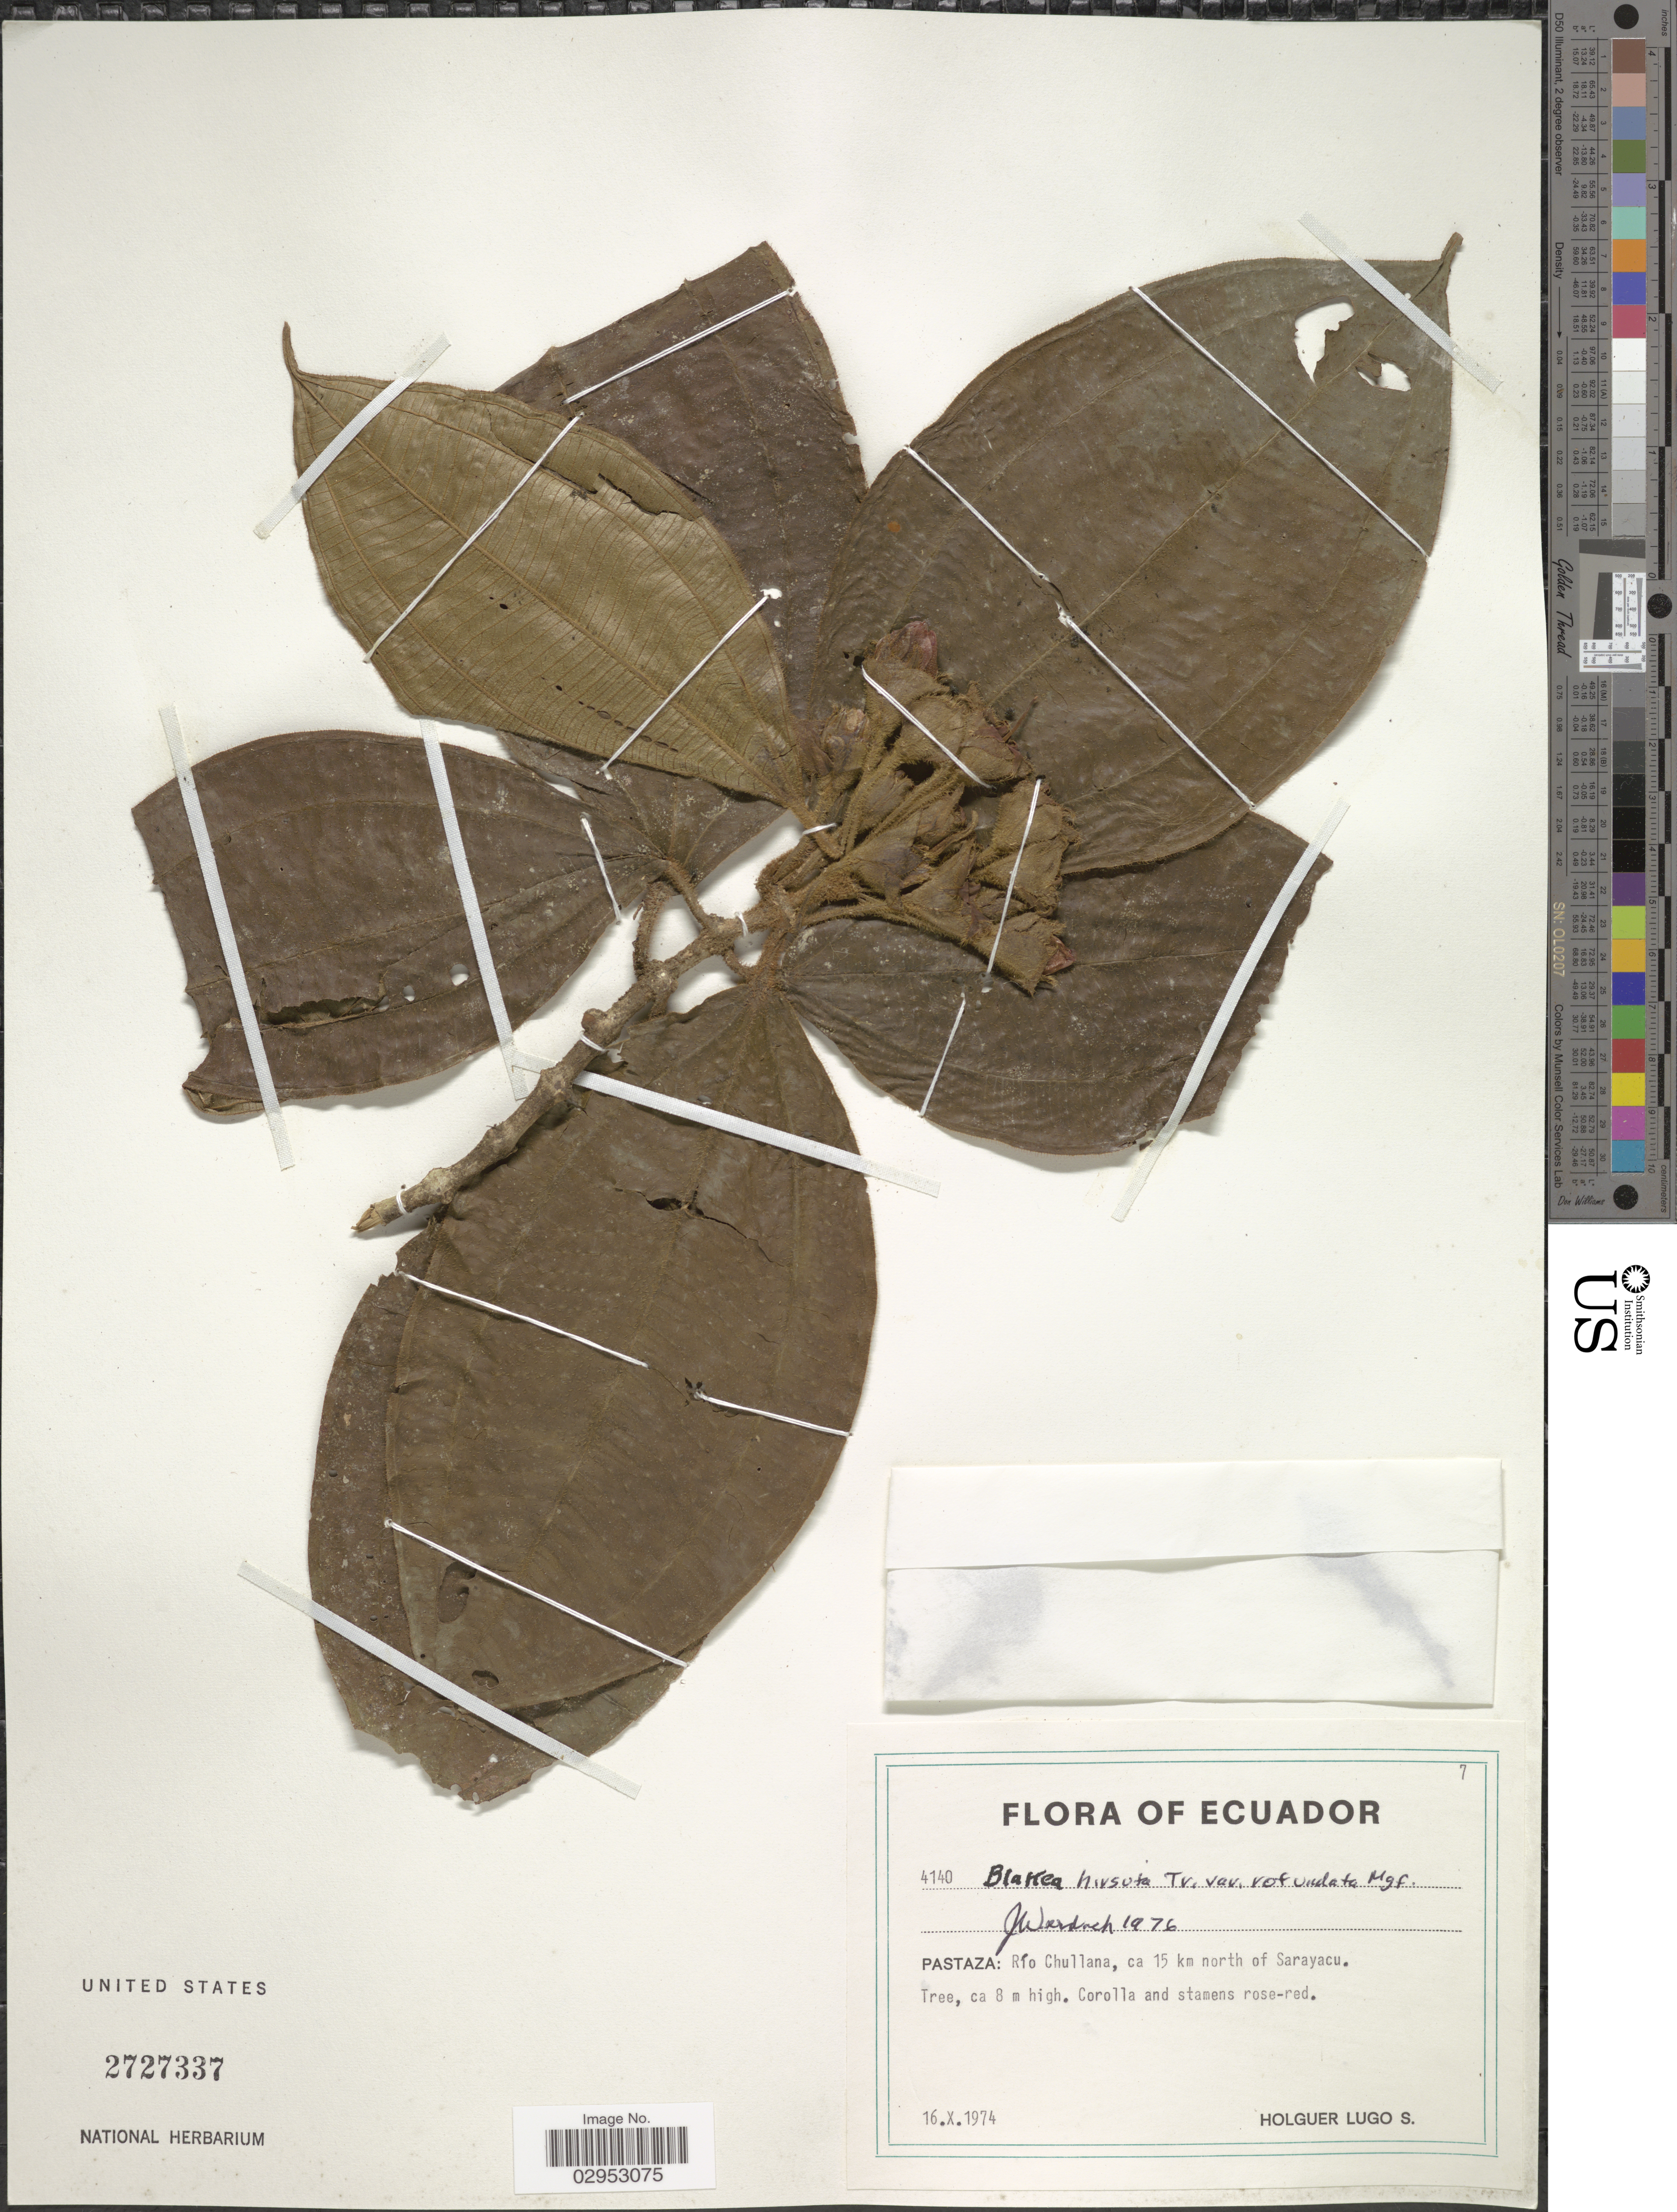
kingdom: Plantae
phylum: Tracheophyta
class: Magnoliopsida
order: Myrtales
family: Melastomataceae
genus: Blakea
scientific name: Blakea hirsuta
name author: O. Berg ex Triana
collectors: H. Lugo S.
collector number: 4140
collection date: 1974-10-16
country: Ecuador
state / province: Pastaza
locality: Río Chullana, ca 15 km north of Sarayacu.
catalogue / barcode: US 2727337